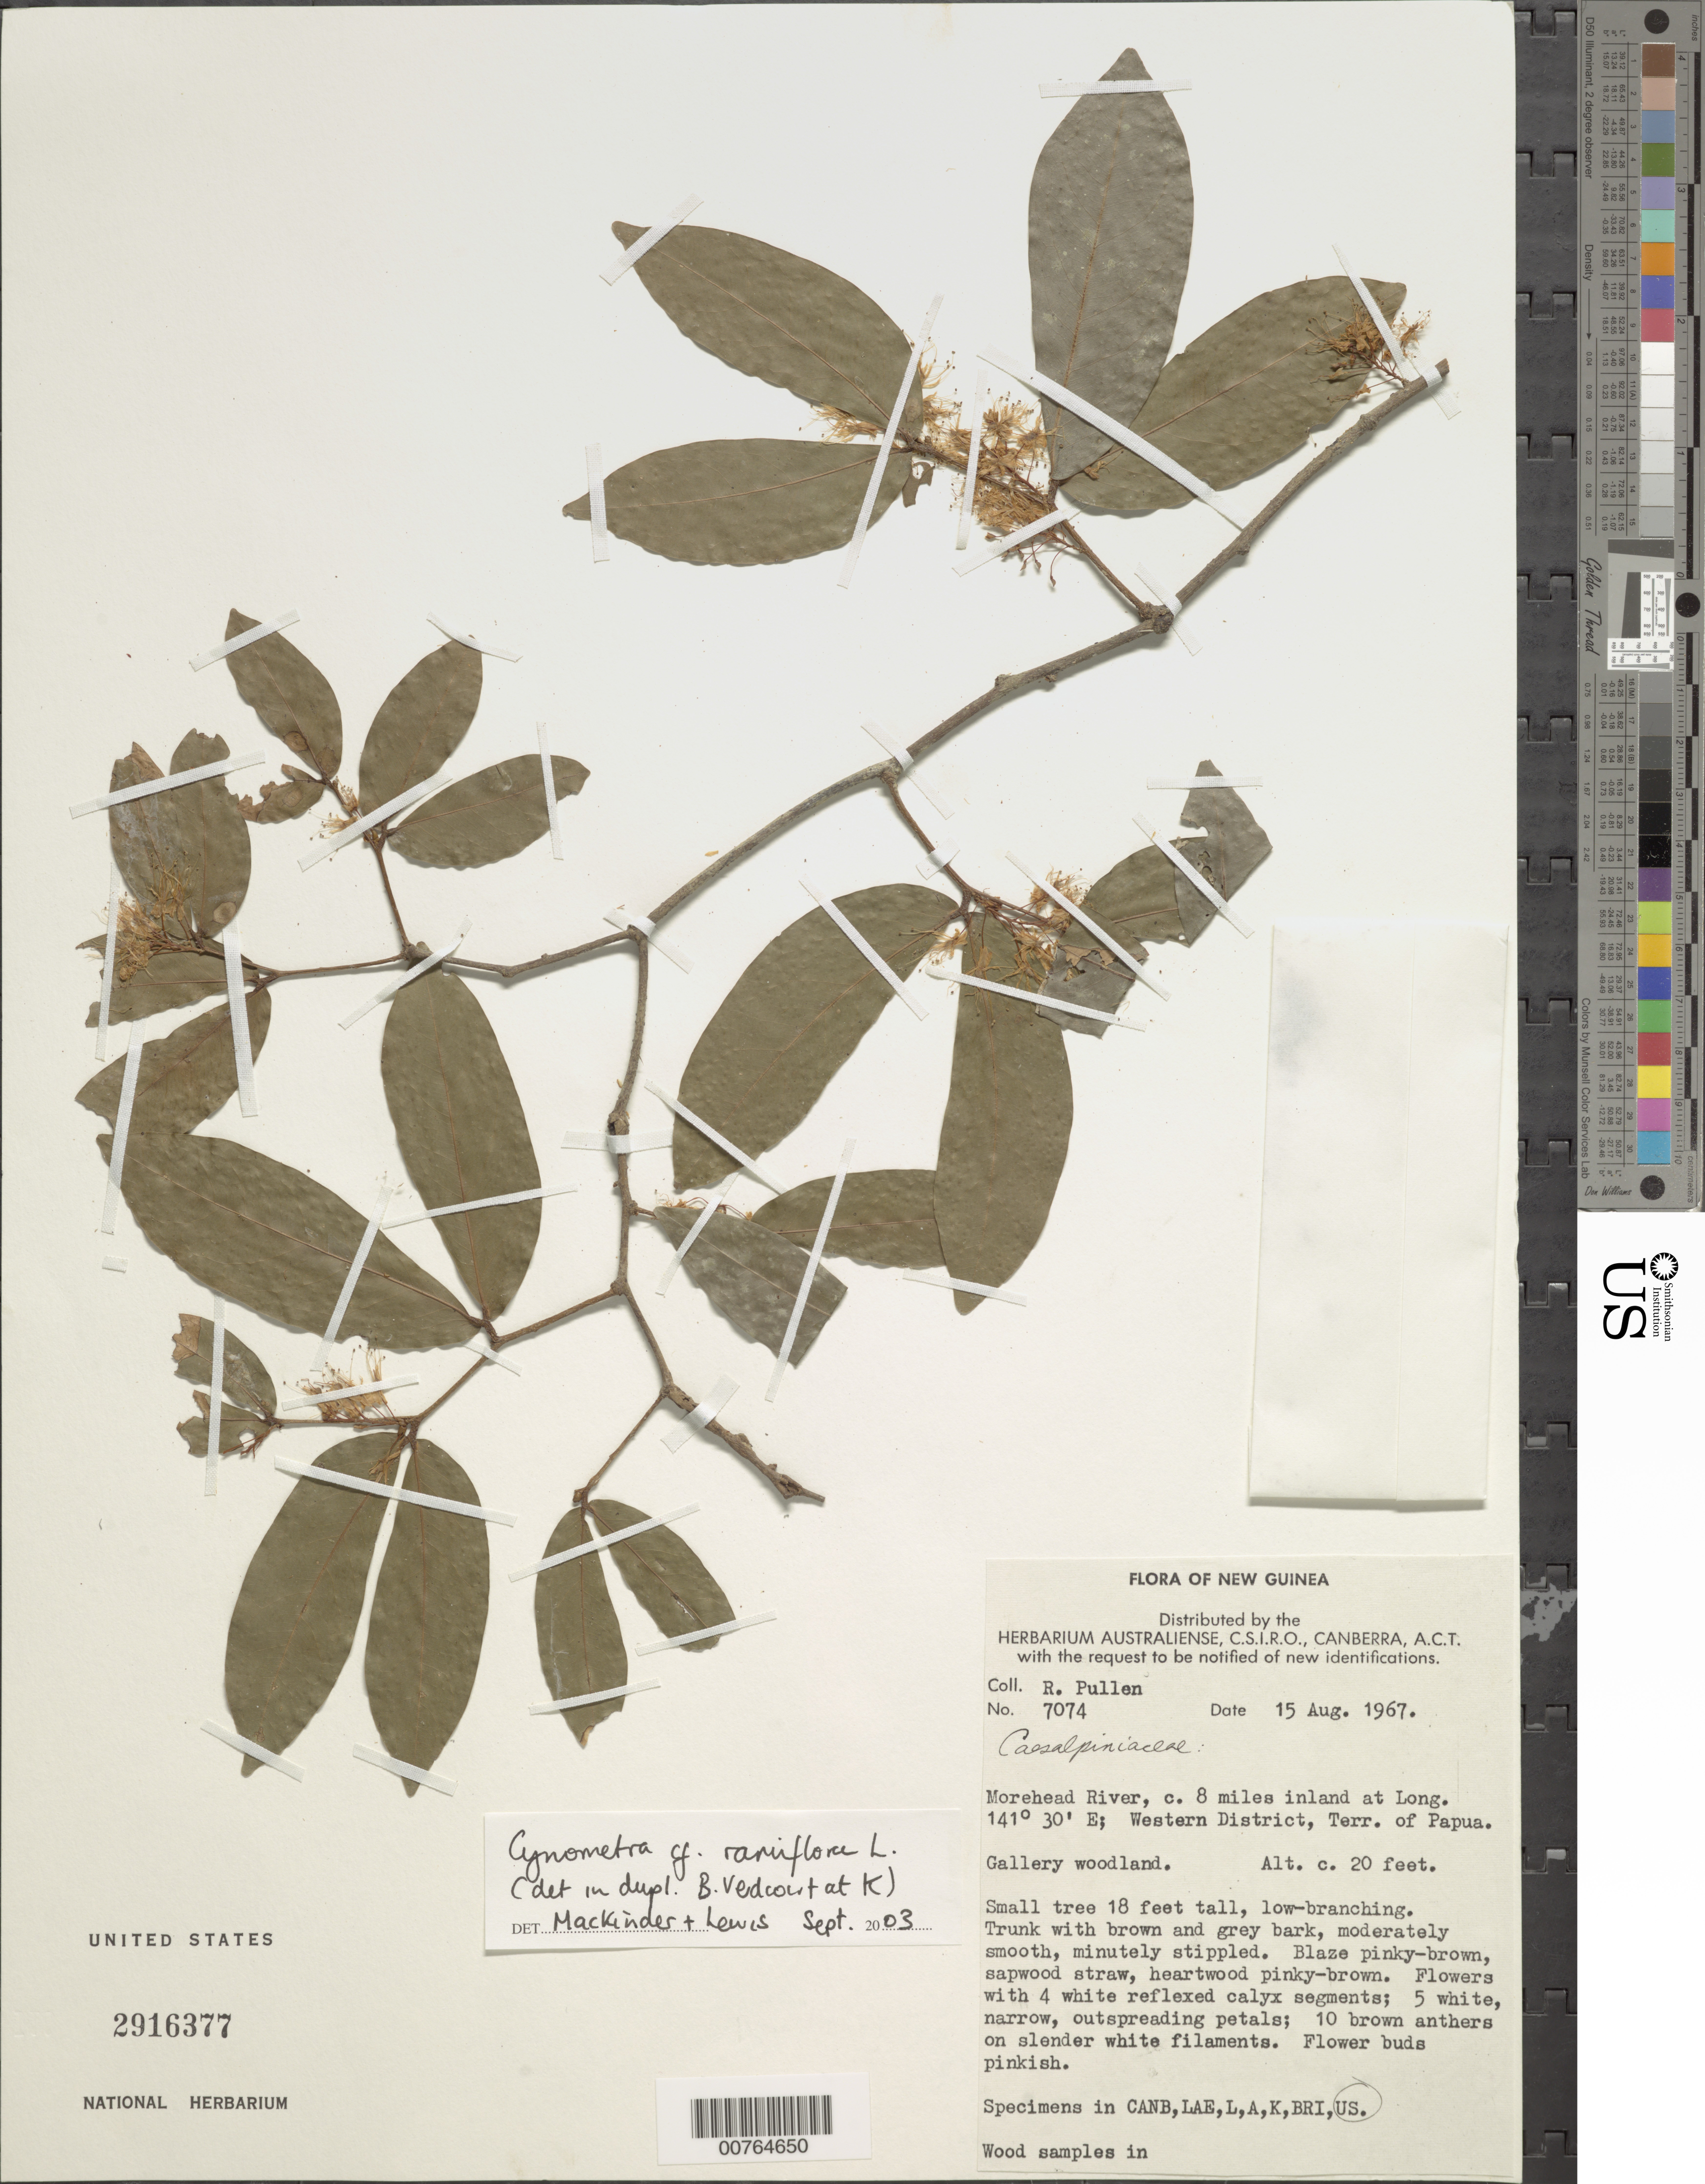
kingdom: Plantae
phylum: Tracheophyta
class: Magnoliopsida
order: Fabales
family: Fabaceae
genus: Cynometra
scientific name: Cynometra ramiflora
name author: L.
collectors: R. Pullen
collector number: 7074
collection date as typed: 15 Aug 1967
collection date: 1967-08-15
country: Papua New Guinea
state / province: Western Highlands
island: New Guinea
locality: Morehead River.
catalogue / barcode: US 2916377